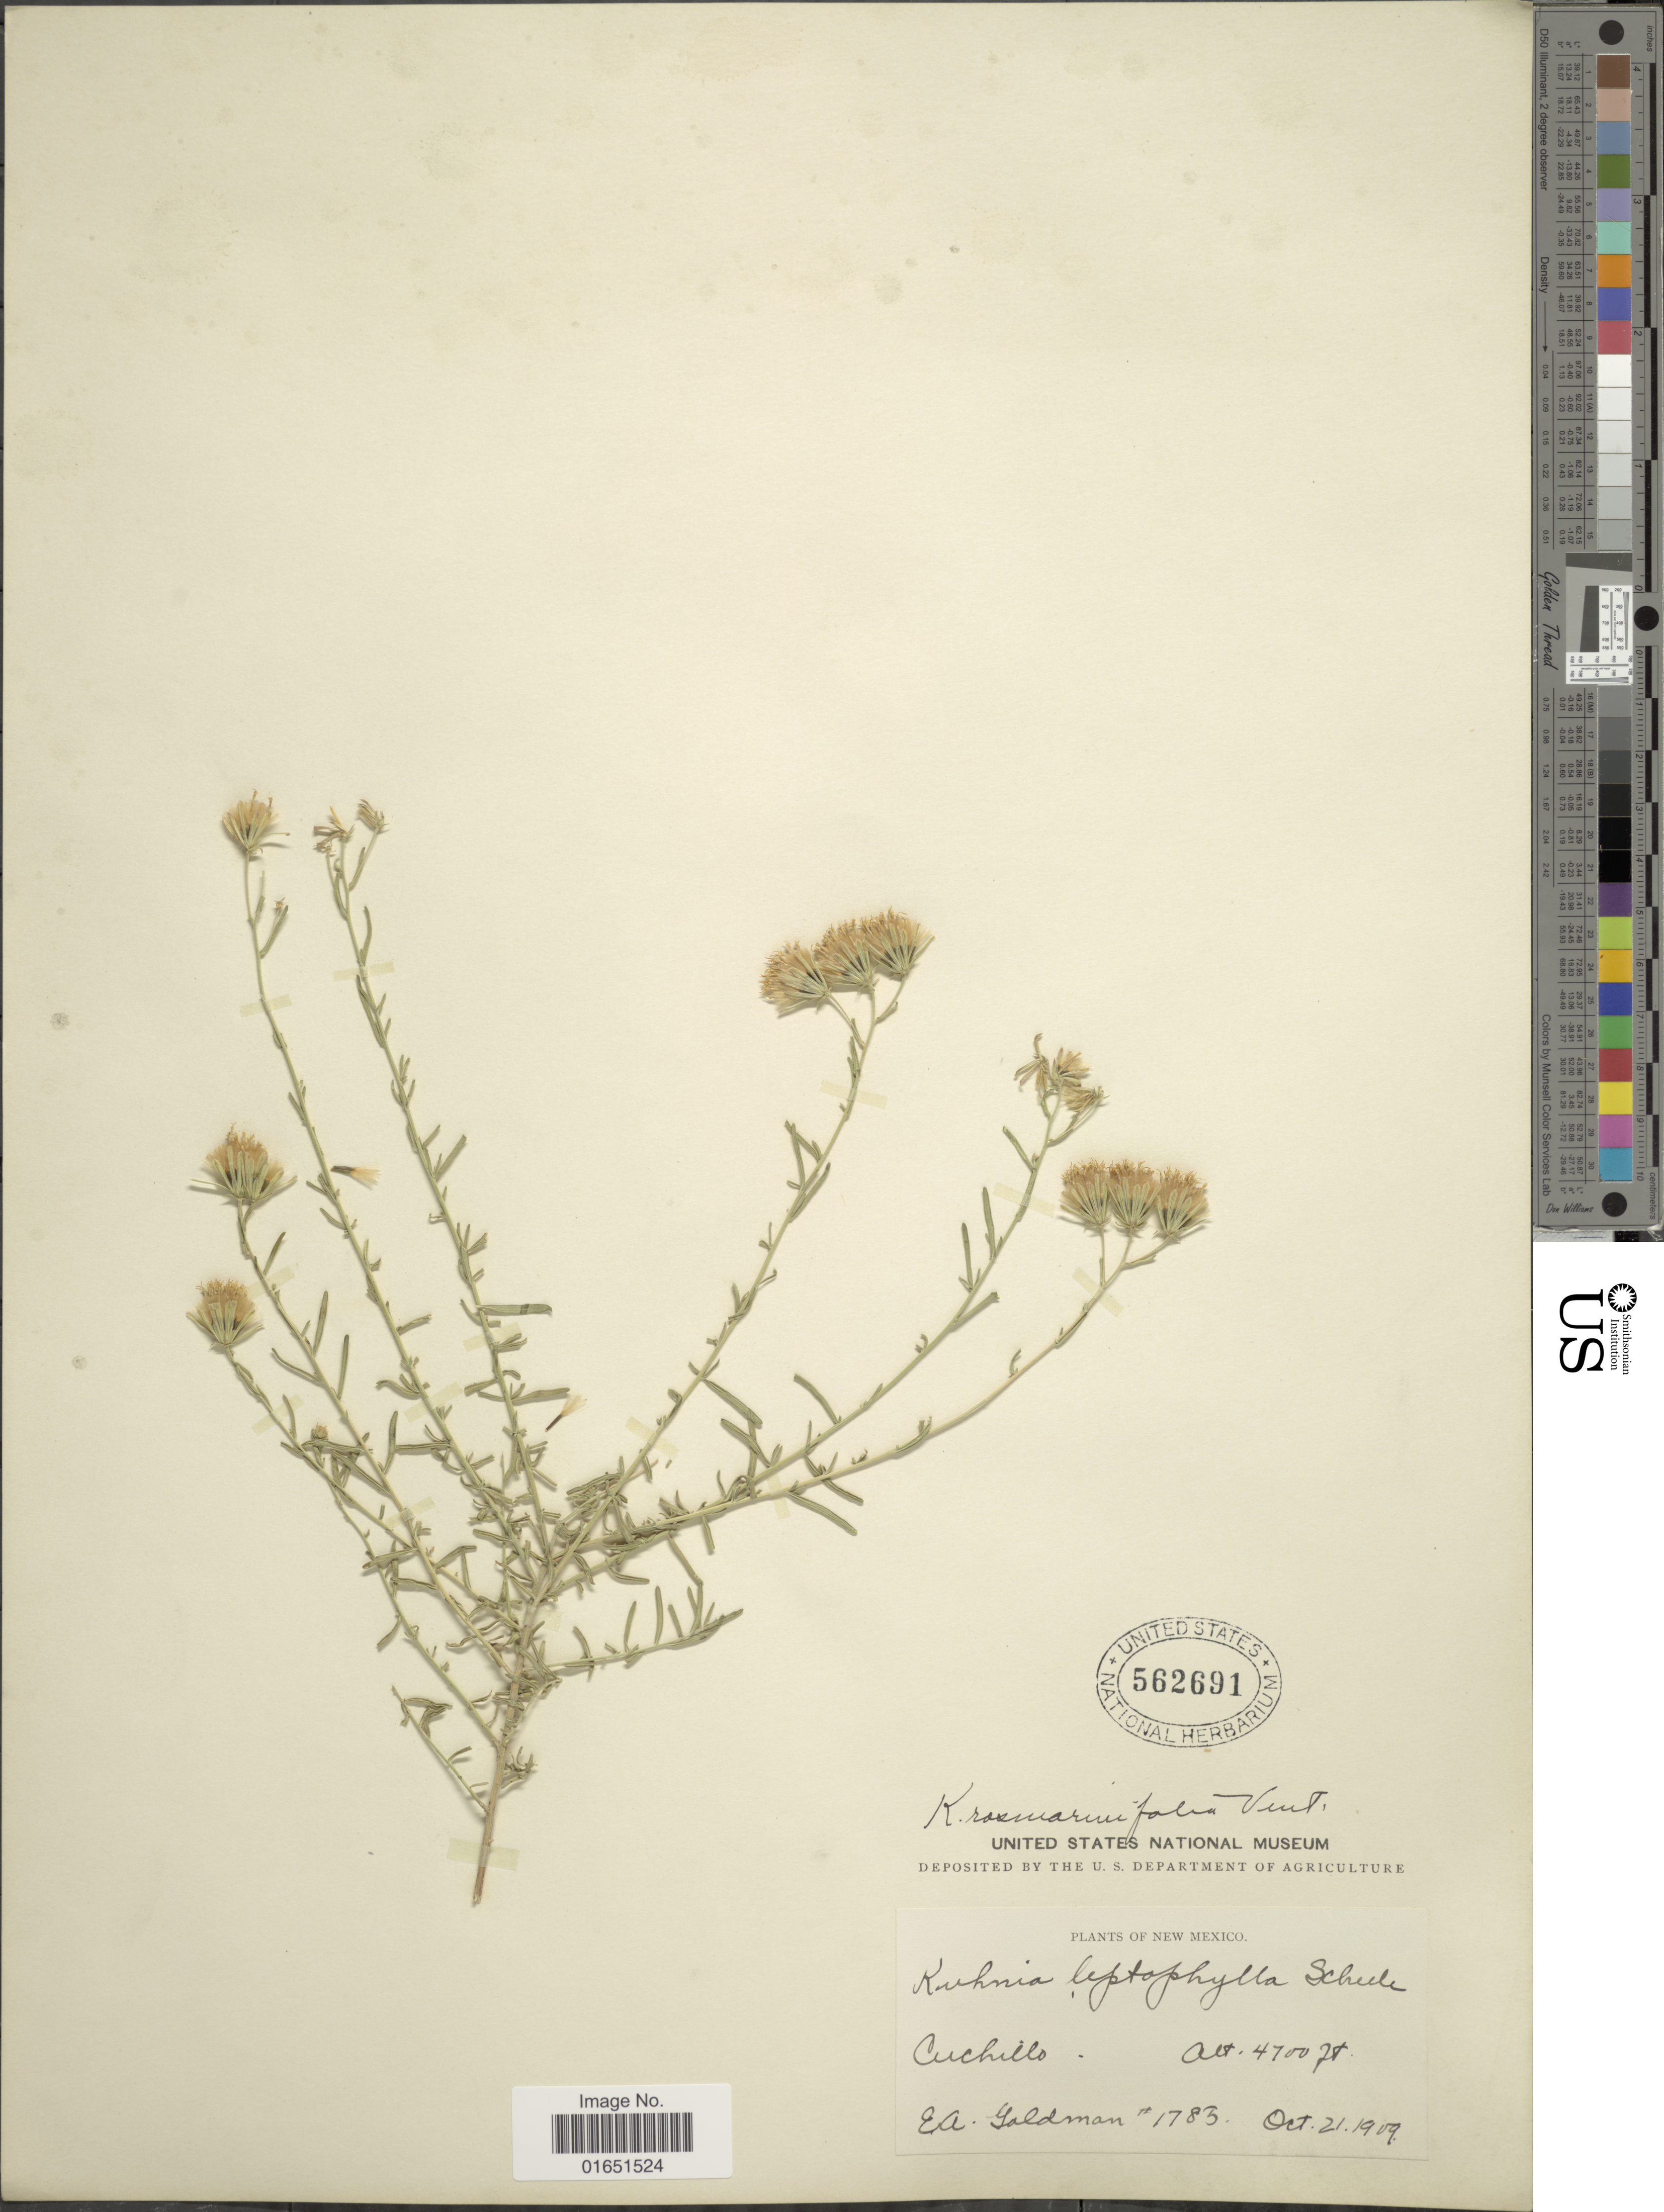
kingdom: Plantae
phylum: Tracheophyta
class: Magnoliopsida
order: Asterales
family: Asteraceae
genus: Brickellia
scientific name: Brickellia rosmarinifolia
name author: (Vent.) W.A. Weber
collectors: E. A. Goldman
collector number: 1783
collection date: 1909-10-21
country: United States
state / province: New Mexico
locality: Cuchillo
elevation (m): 1433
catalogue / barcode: US 562691